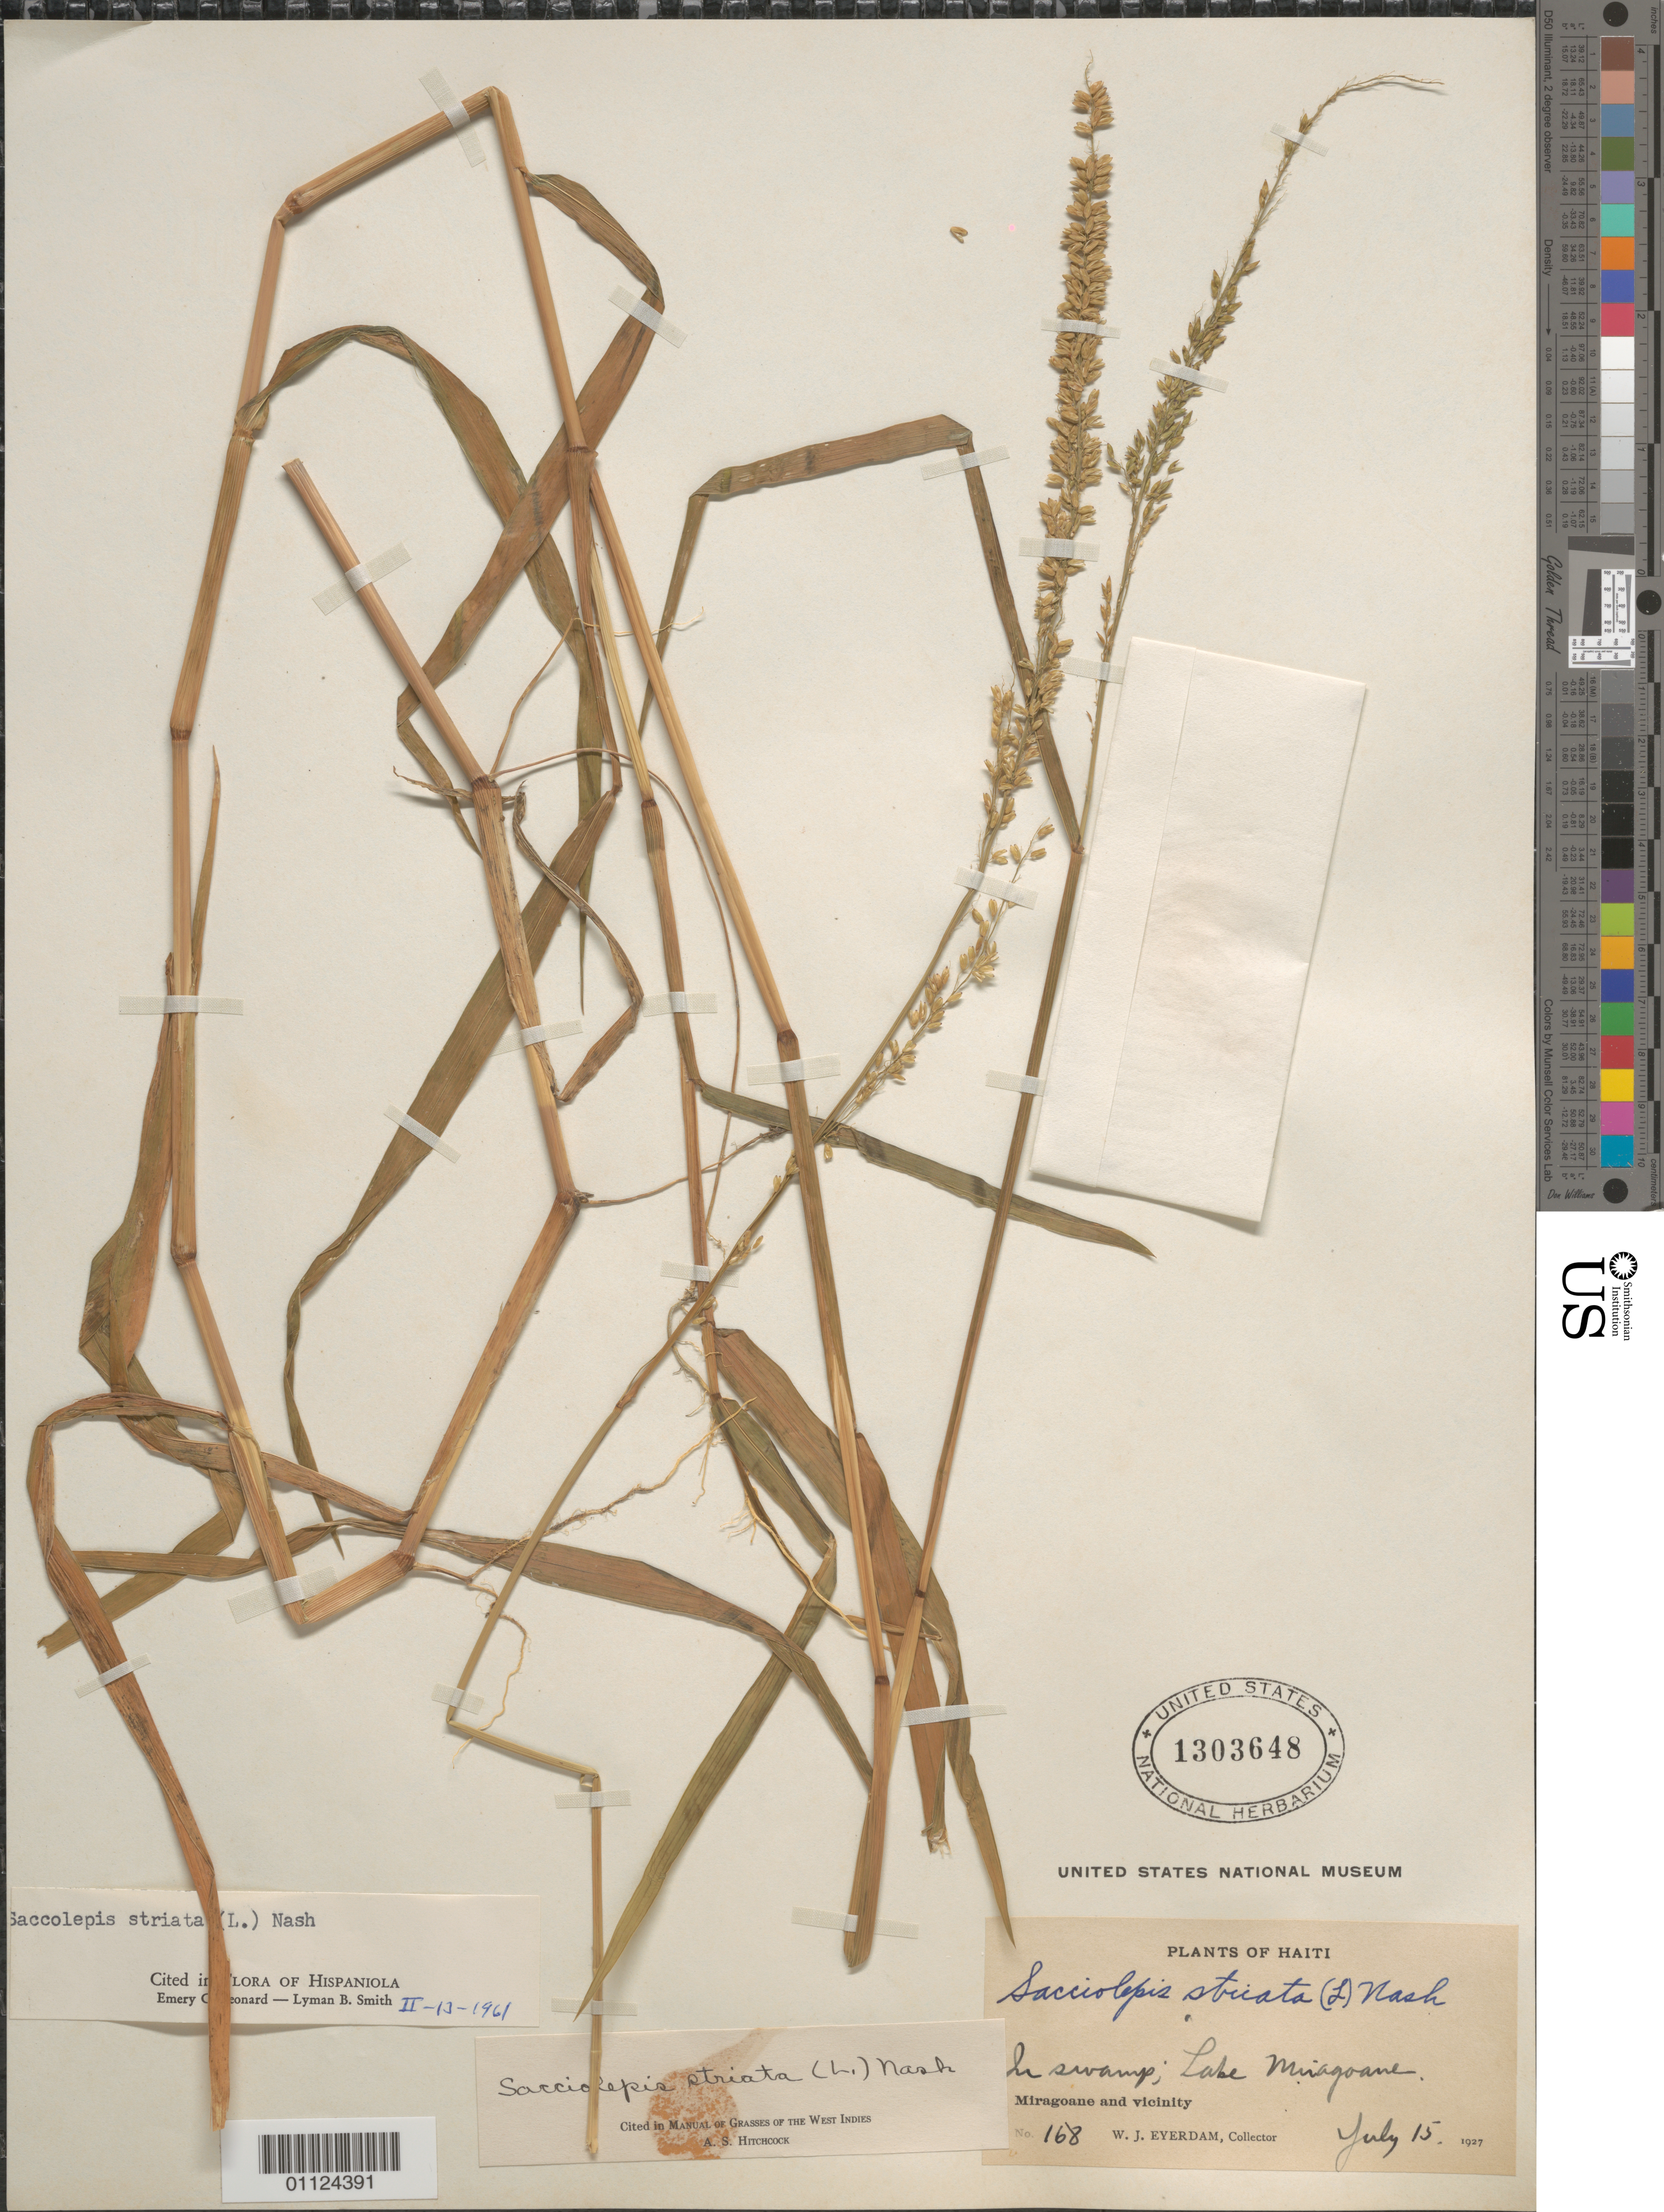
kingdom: Plantae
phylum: Tracheophyta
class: Liliopsida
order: Poales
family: Poaceae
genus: Sacciolepis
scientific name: Sacciolepis striata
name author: (L.) Nash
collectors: W. J. Eyerdam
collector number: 168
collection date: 1927-07-15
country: Haiti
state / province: Nippes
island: Hispaniola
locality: Lake Miragoane.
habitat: In swamp.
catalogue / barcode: US 1303648